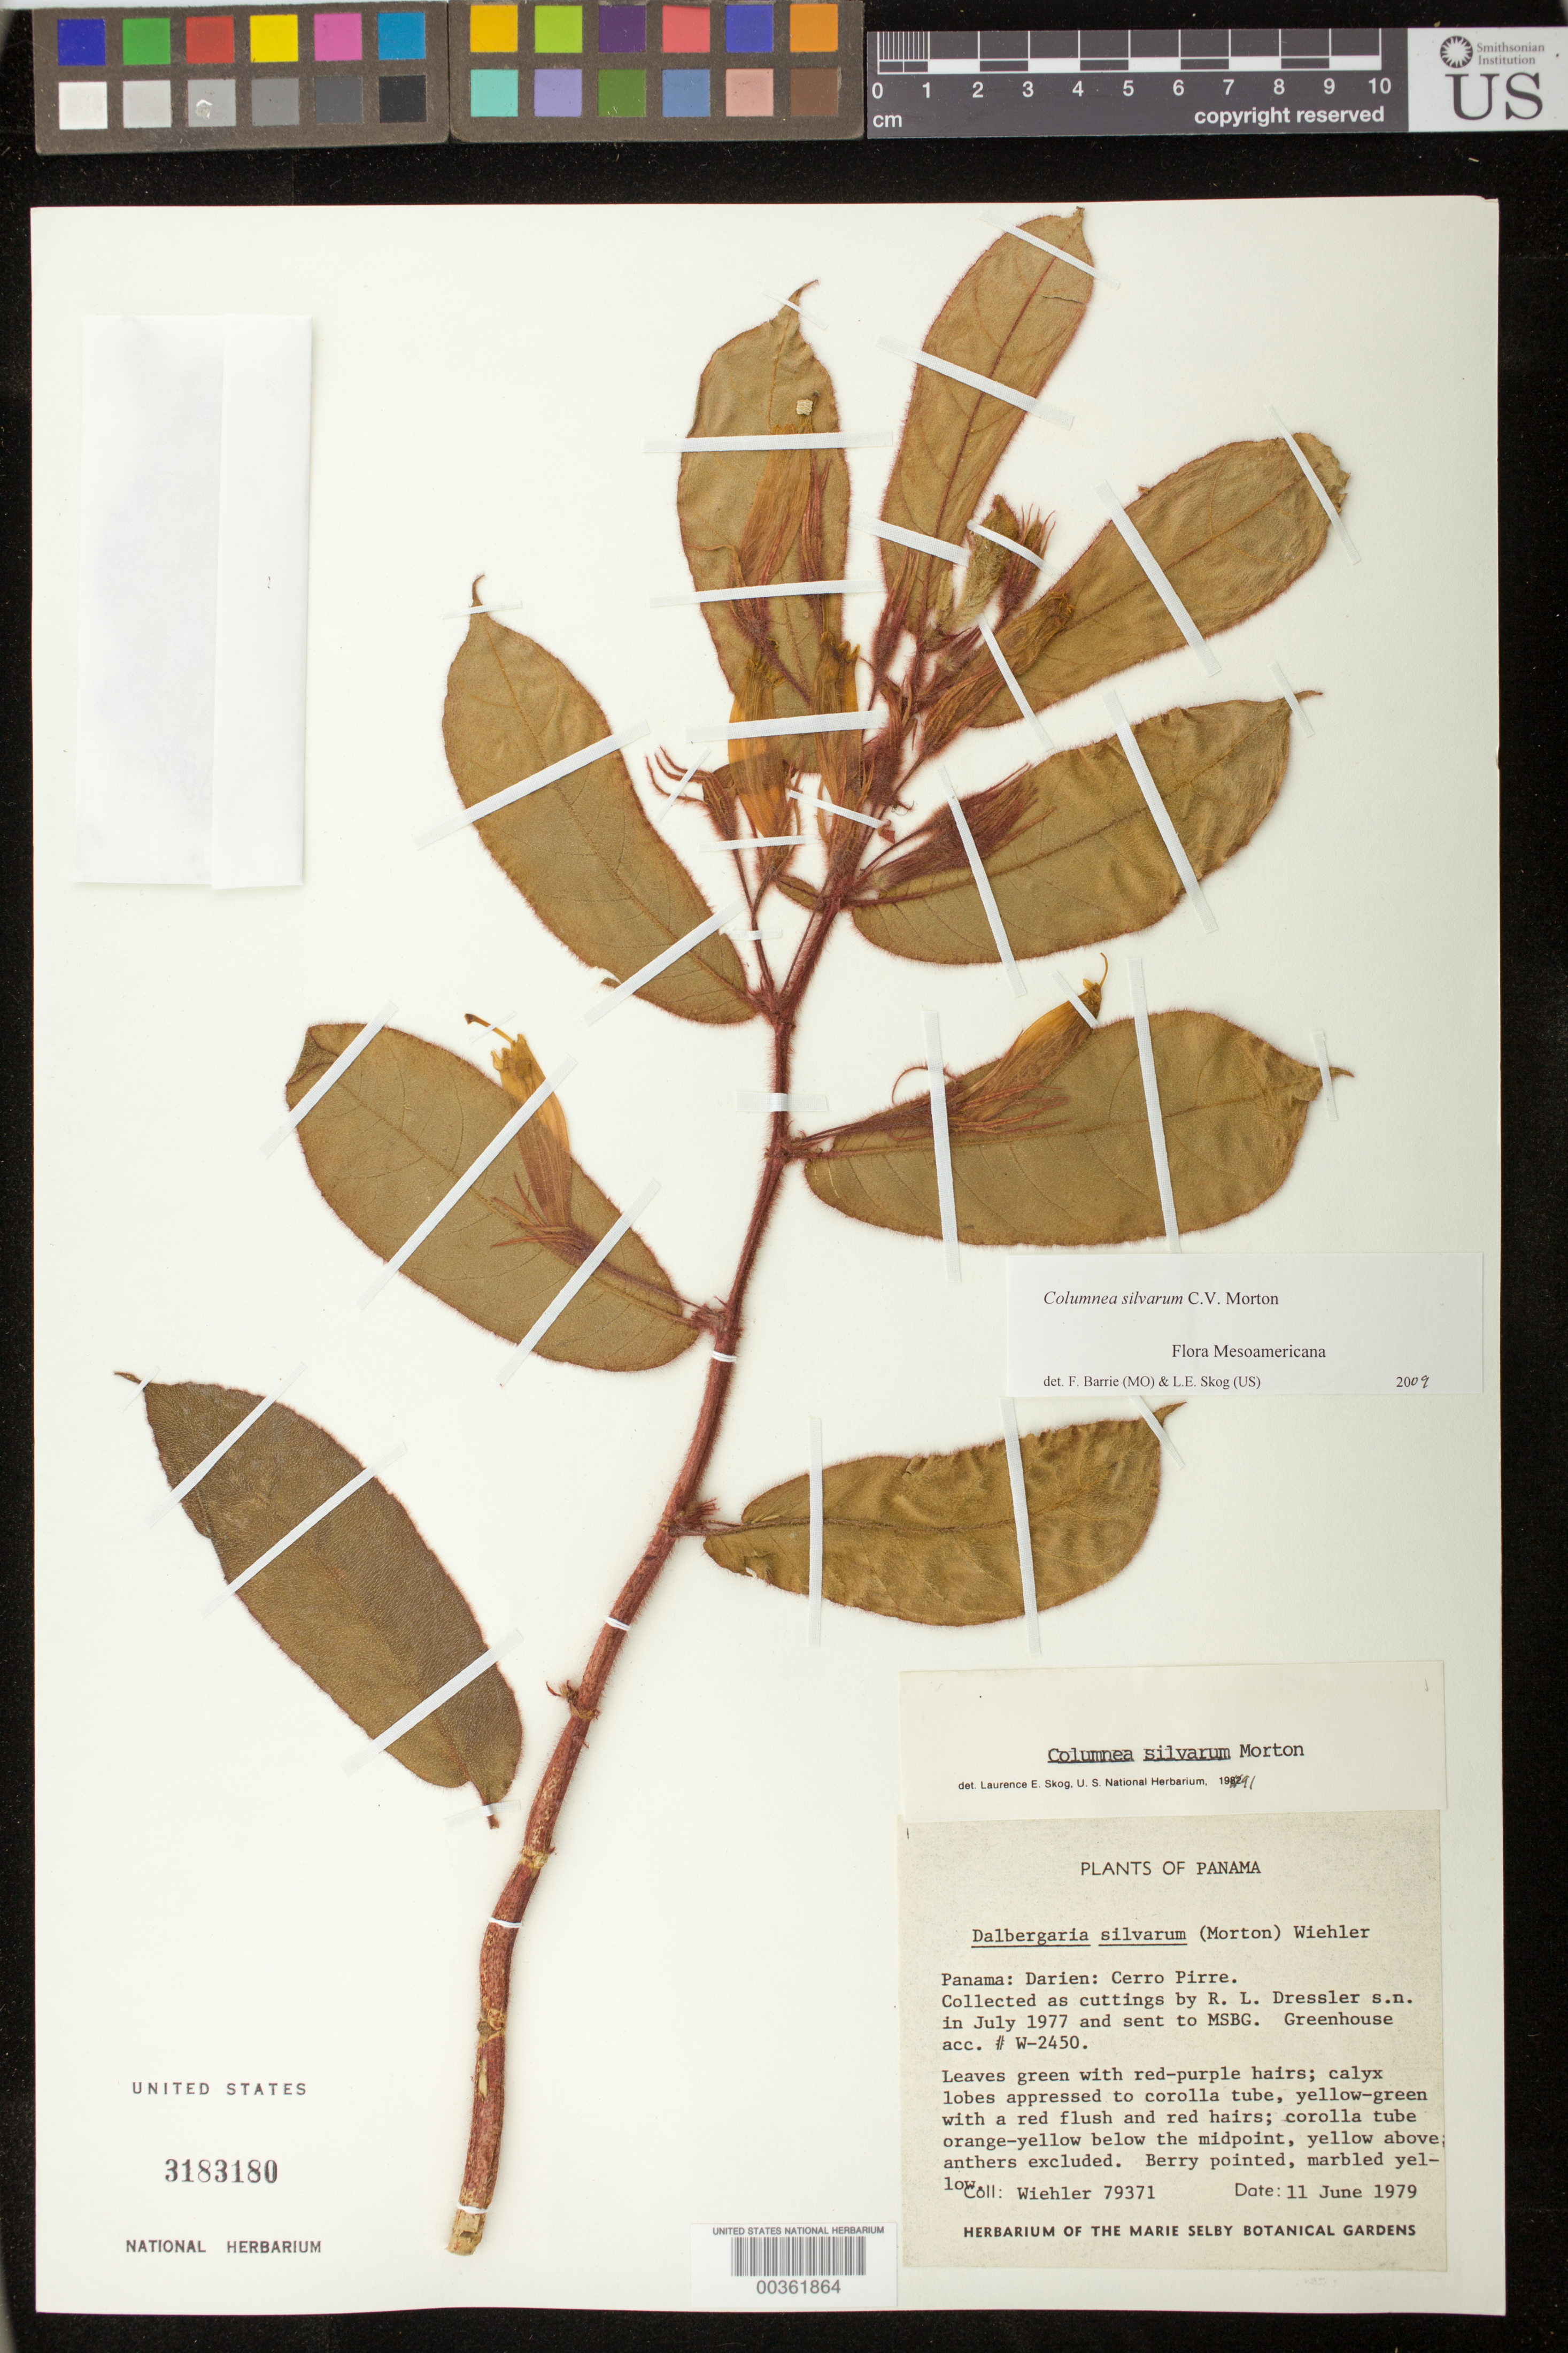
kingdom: Plantae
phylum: Tracheophyta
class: Magnoliopsida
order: Lamiales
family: Gesneriaceae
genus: Columnea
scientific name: Columnea silvarum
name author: C.V. Morton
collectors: H. J. Wiehler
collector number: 79371 [W-2450]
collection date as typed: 11 Jun 1979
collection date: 1979-06-11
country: United States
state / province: Florida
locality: Cultivated at Marie Selby Botanical Gardens greenhouses.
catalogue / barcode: US 3183180